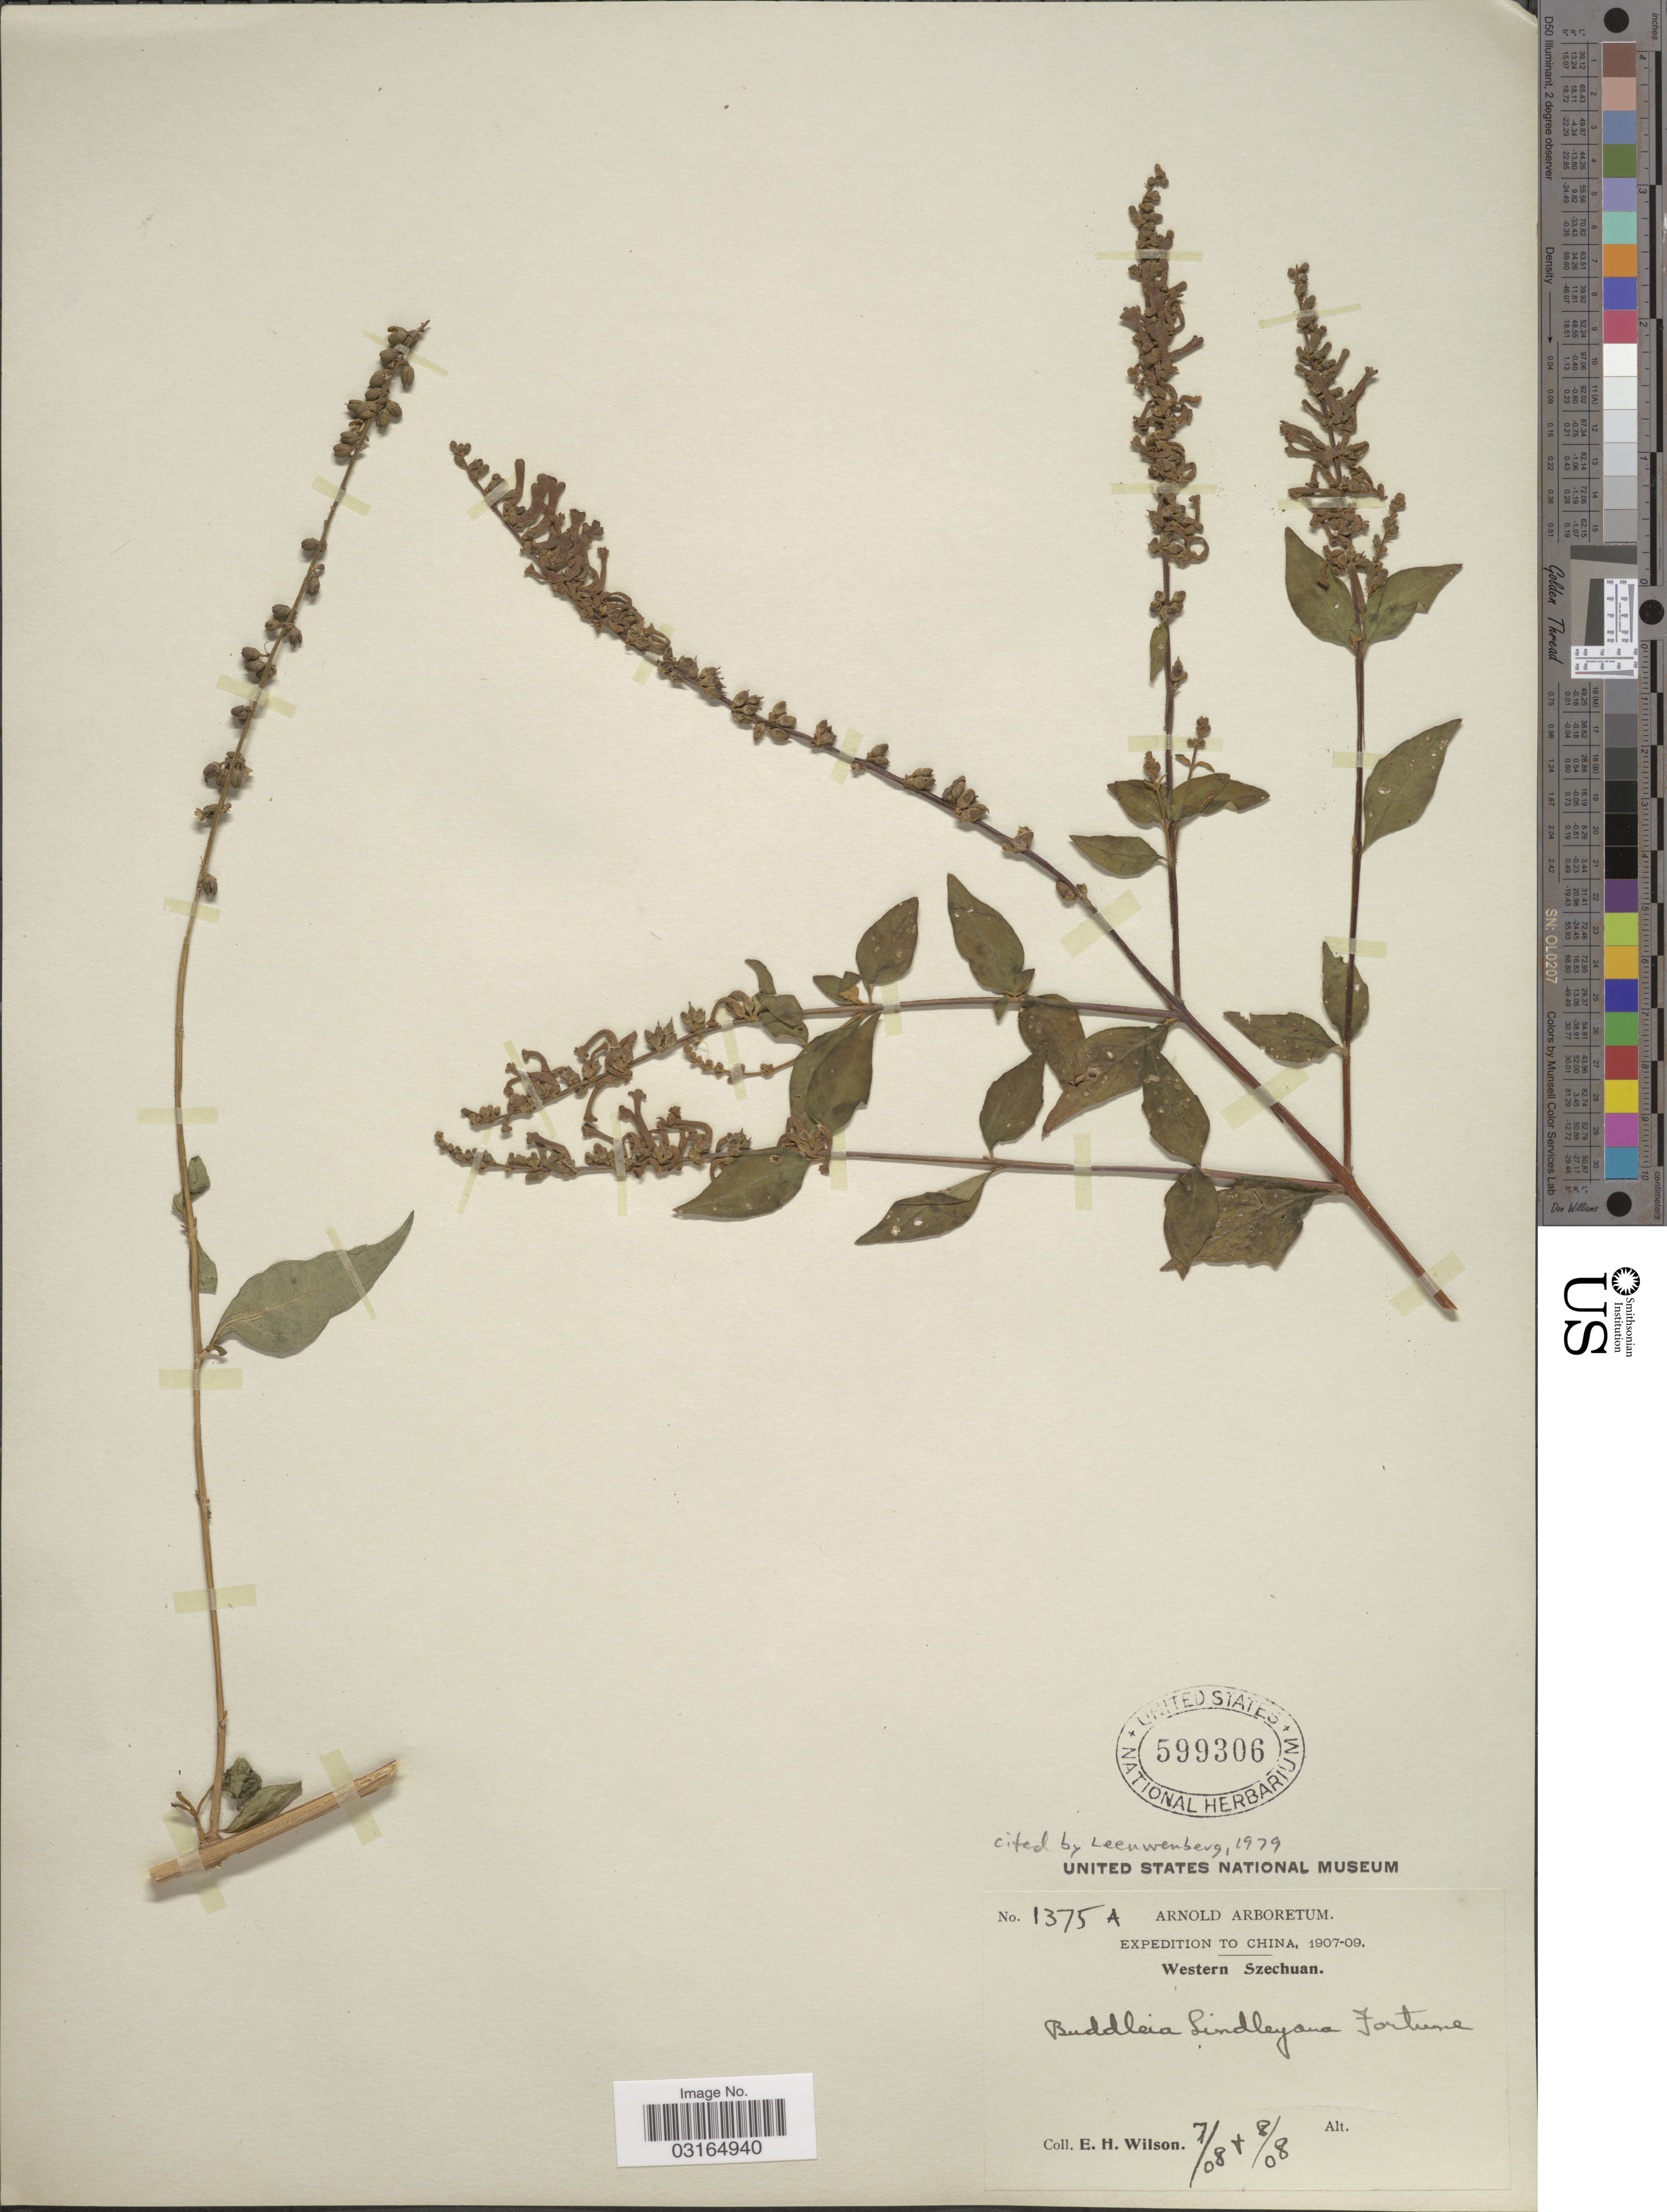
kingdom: Plantae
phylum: Tracheophyta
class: Magnoliopsida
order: Lamiales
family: Scrophulariaceae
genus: Buddleja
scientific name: Buddleja lindleyana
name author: Fortune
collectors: E. Wilson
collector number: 1375A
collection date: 1908-07/1908-08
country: China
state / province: Sichuan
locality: Western Szechuan.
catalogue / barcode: US 599306